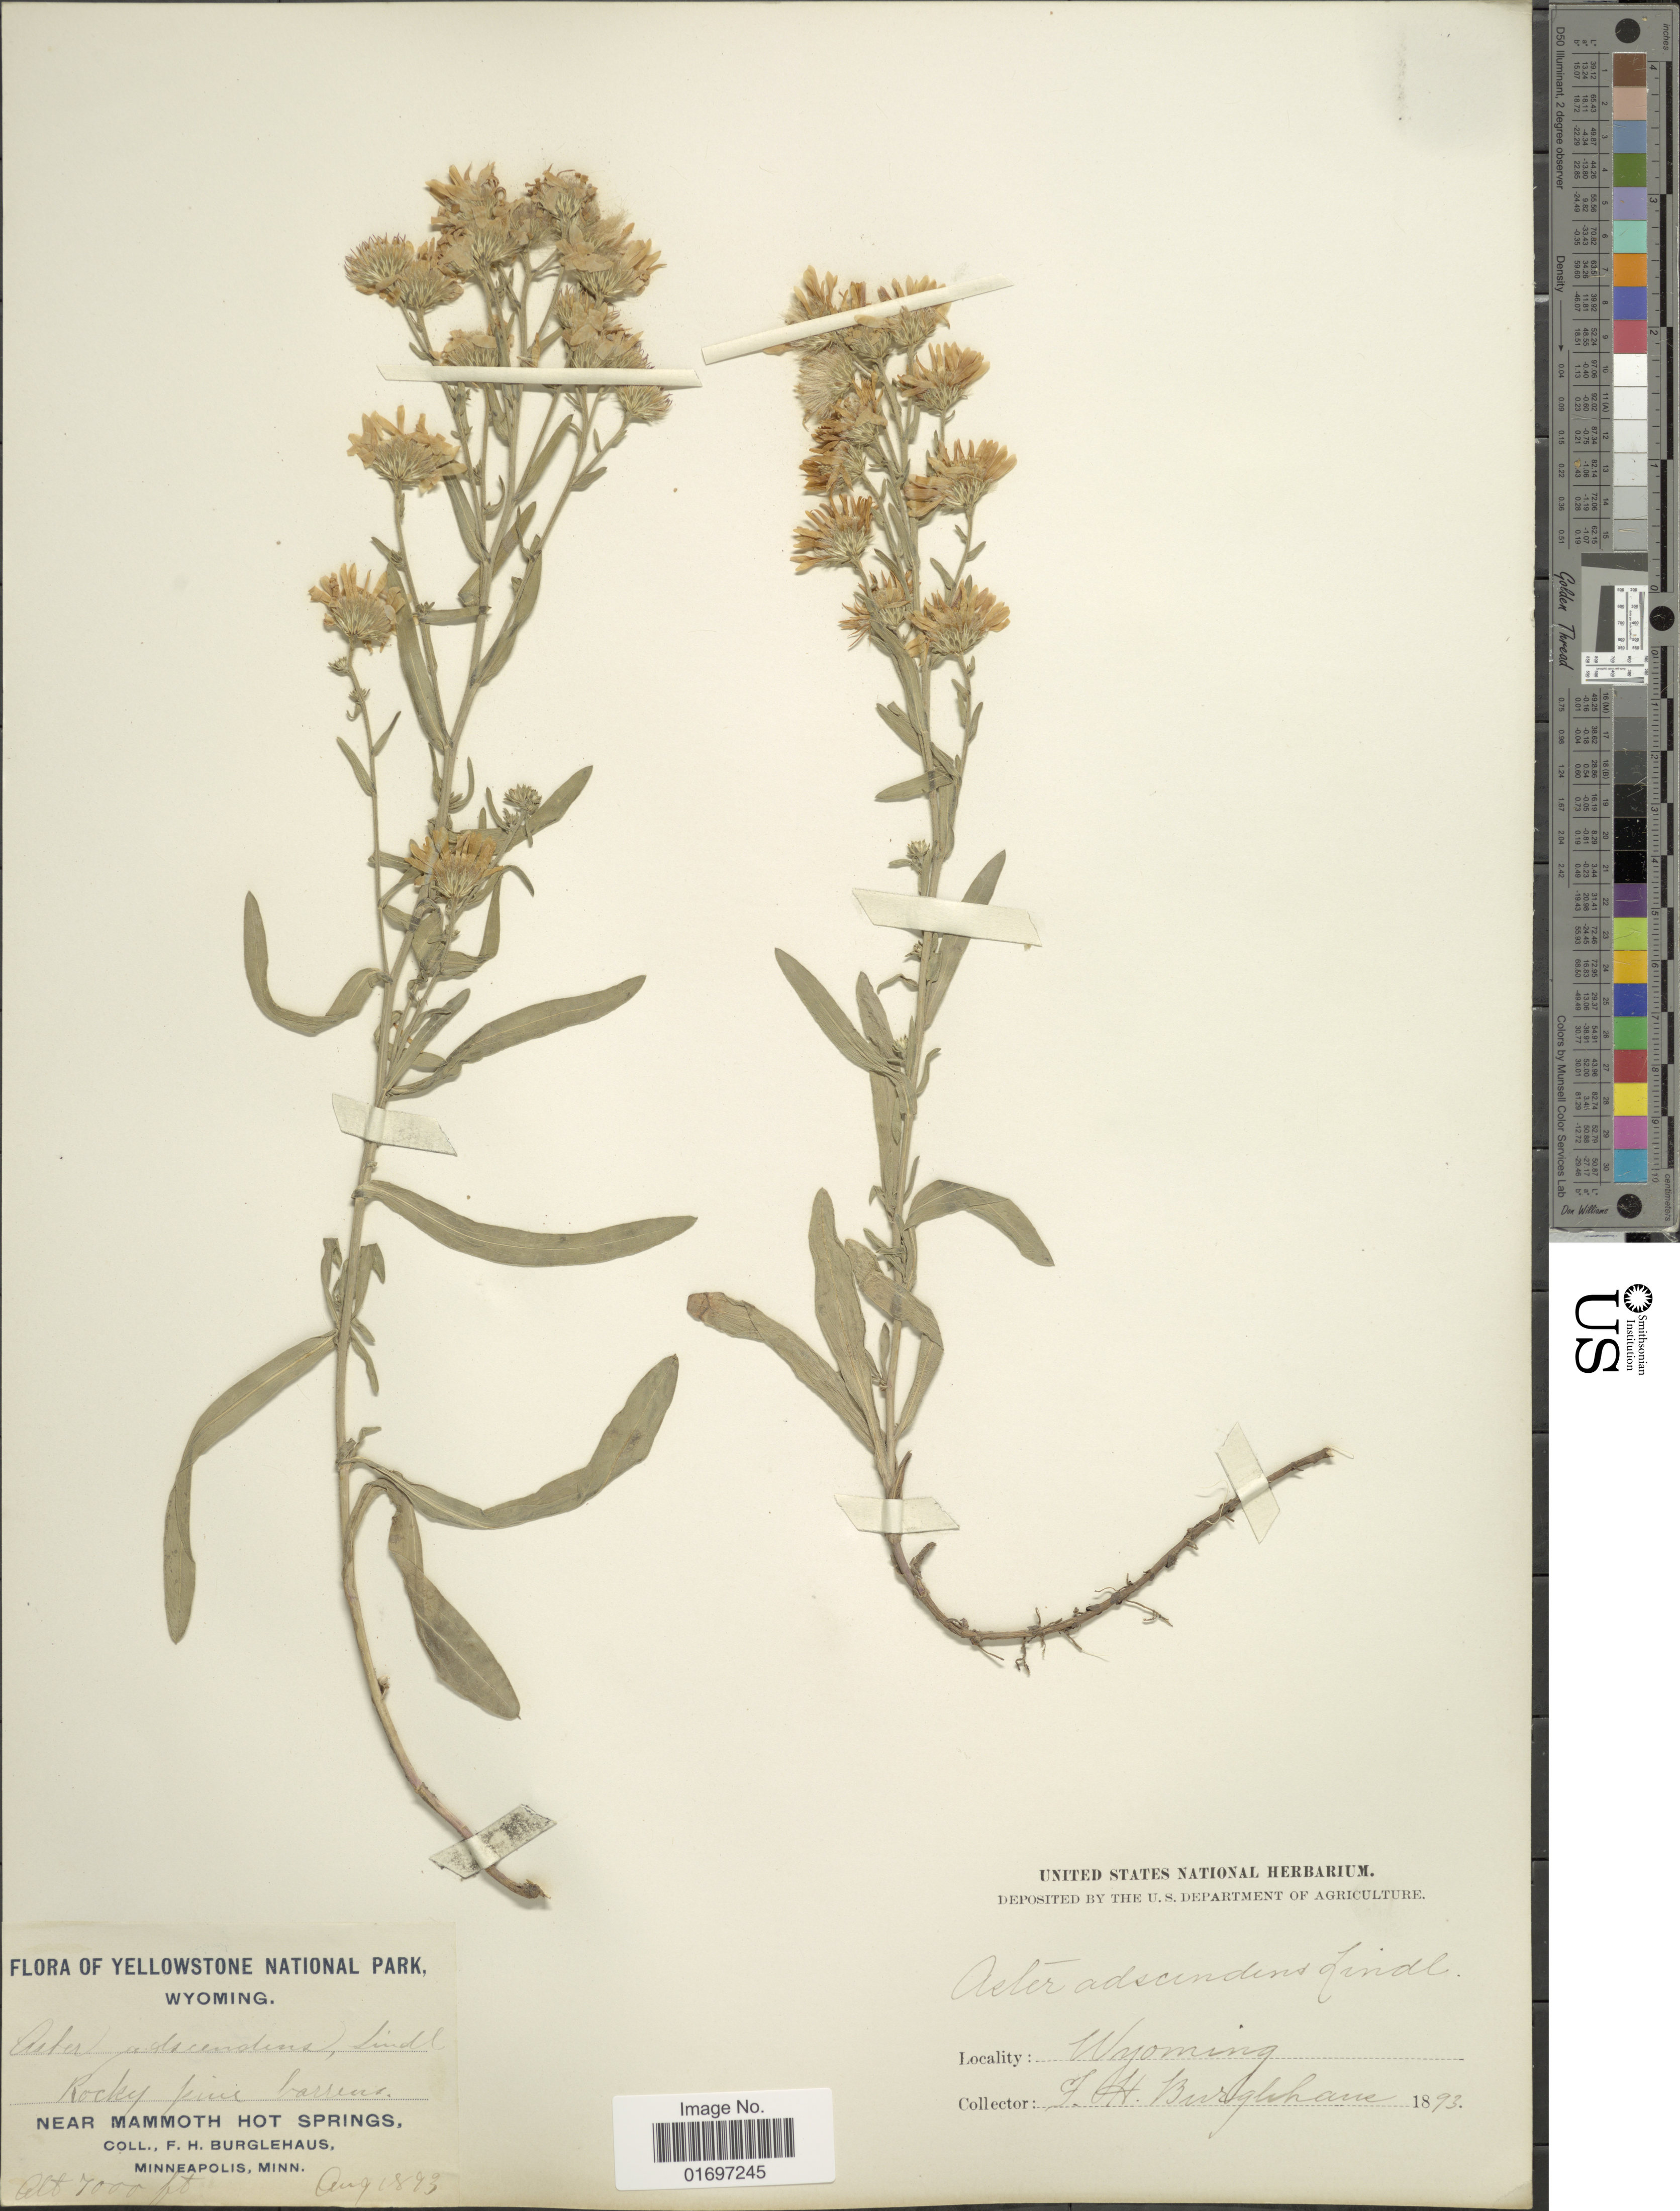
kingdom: Plantae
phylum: Tracheophyta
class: Magnoliopsida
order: Asterales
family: Asteraceae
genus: Symphyotrichum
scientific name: Symphyotrichum ascendens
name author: (Lindl.) G.L. Nesom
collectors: F. Burglehaus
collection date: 1893-08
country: United States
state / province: Wyoming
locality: Yellowstone National Park, Wyoming. Rocky pine barrens. Near Mammoth Hot Springs.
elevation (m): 2134